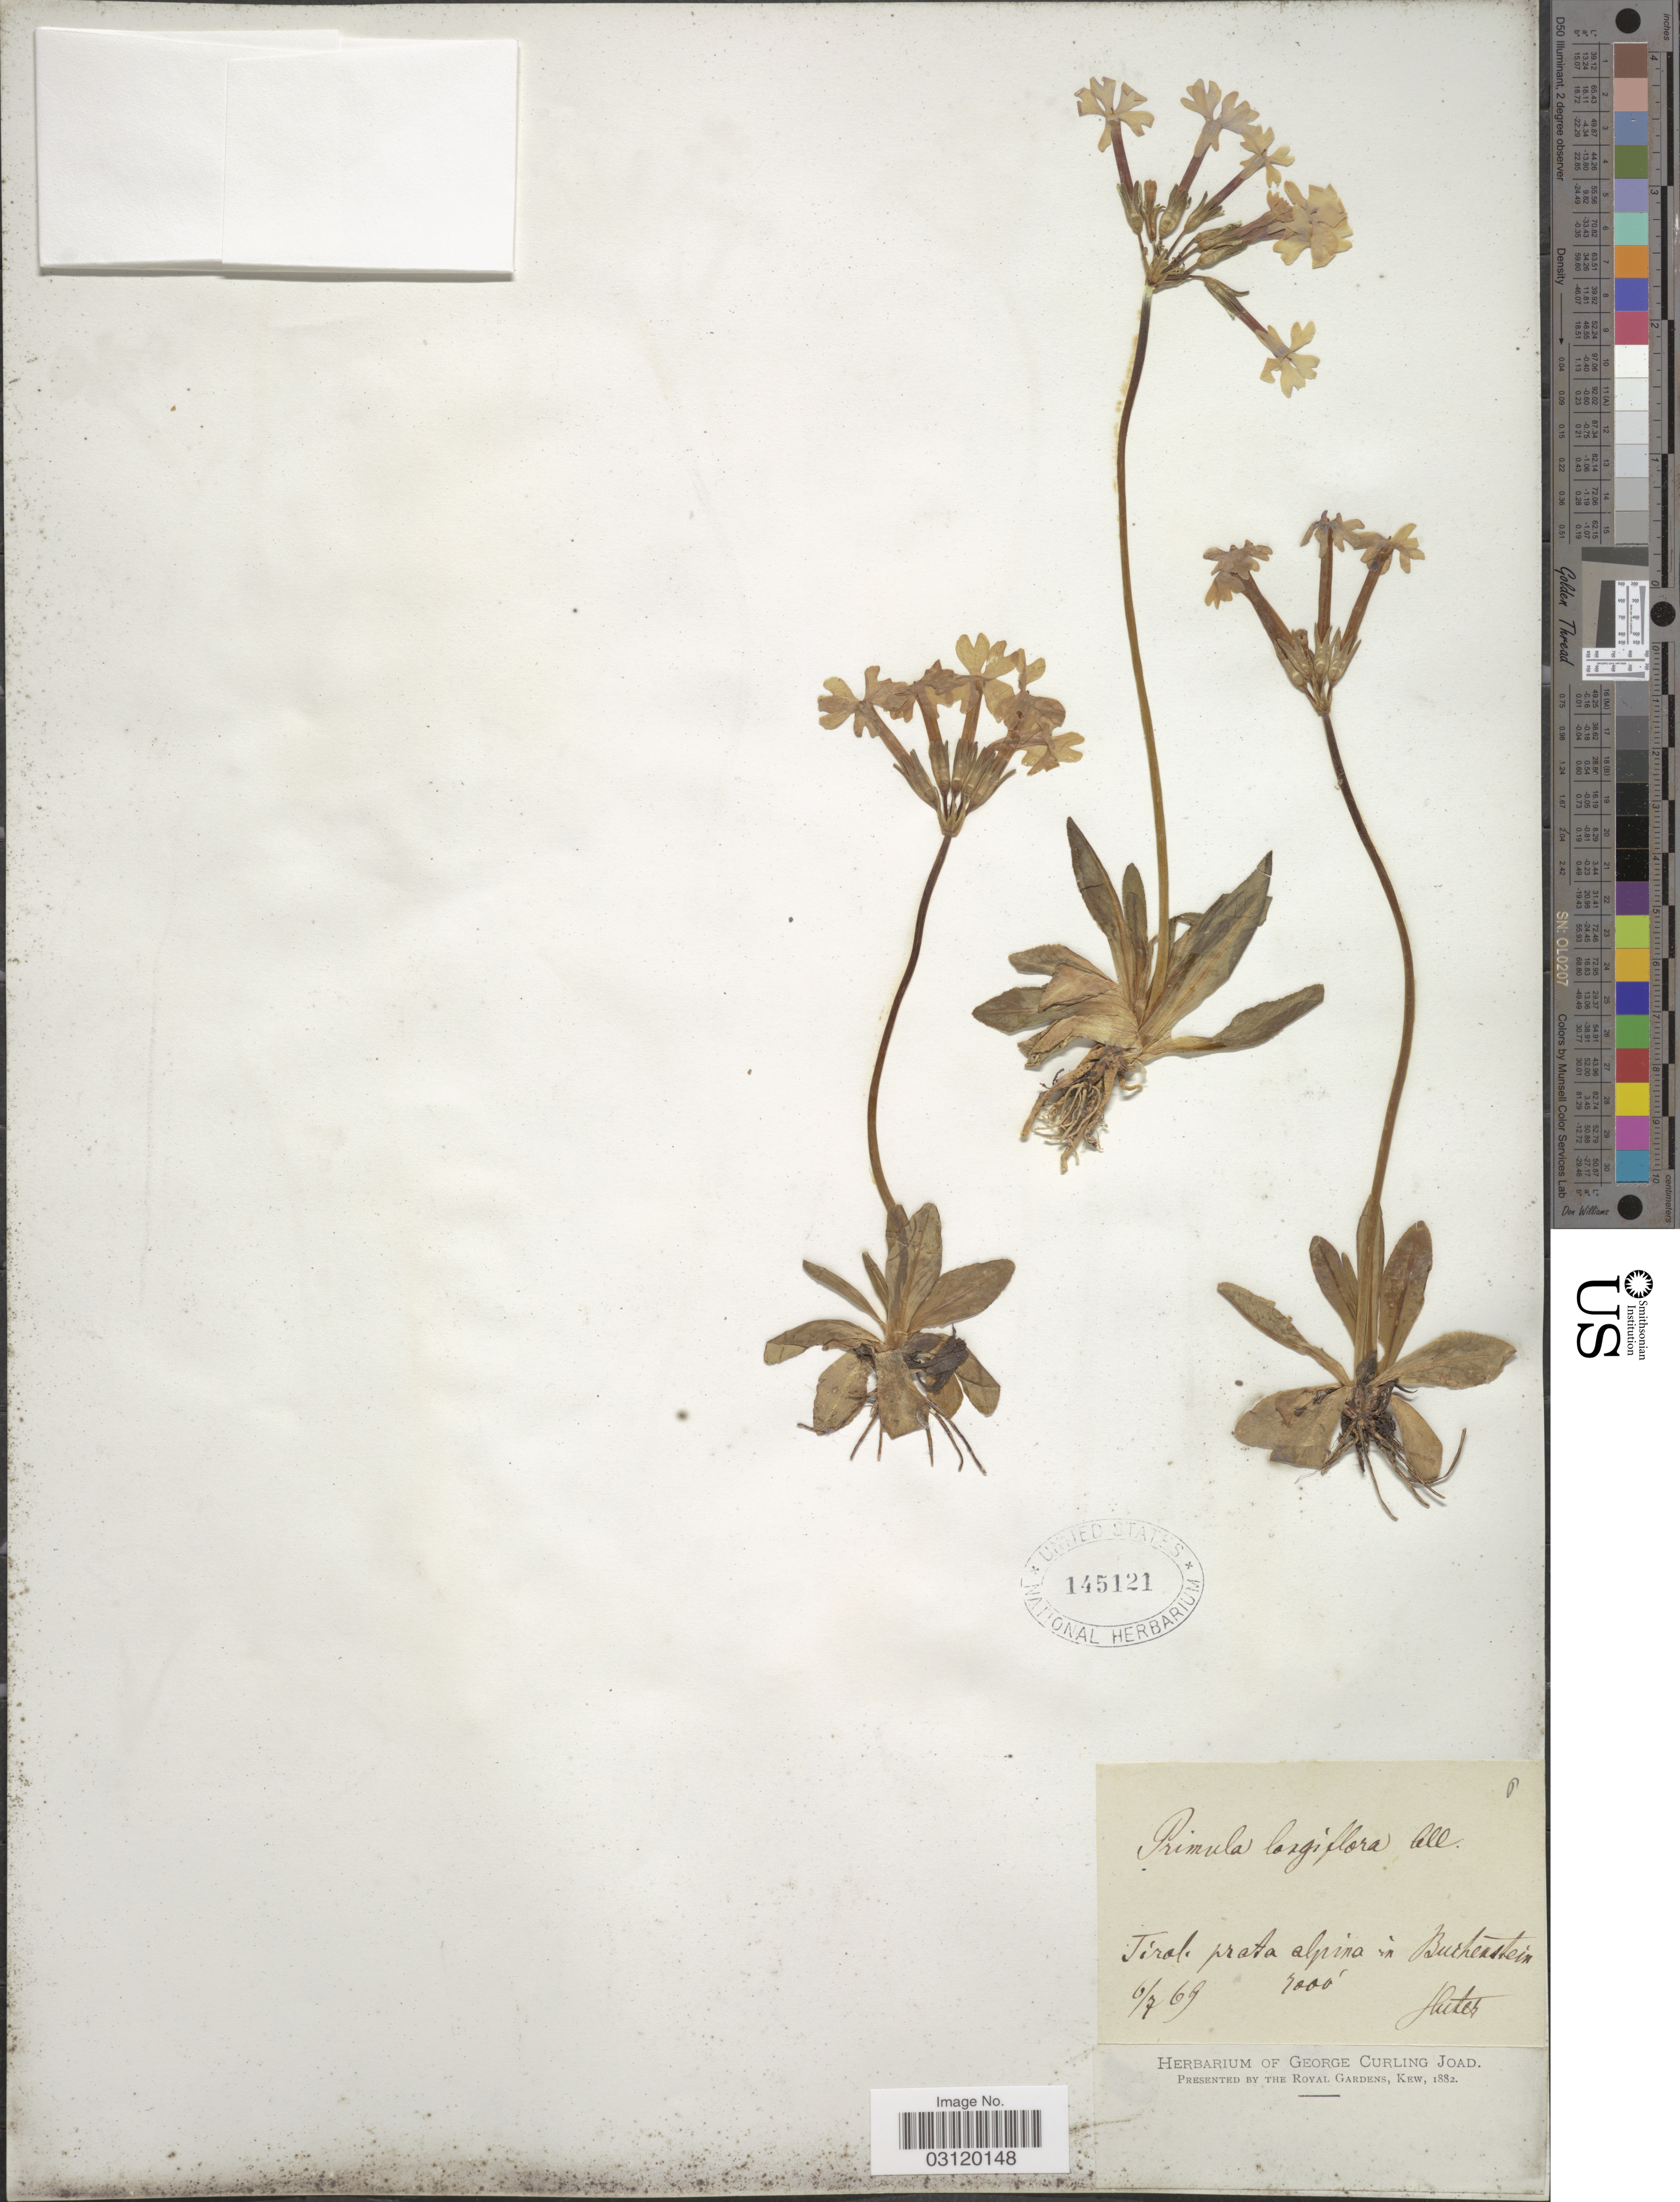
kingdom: Plantae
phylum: Tracheophyta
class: Magnoliopsida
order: Ericales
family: Primulaceae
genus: Primula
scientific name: Primula longiflora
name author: All.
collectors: -. Huter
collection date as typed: Transcribed d/m/y: 6/7/69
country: Austria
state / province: Tirol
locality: Tirol, prata alpina in Buchenstein.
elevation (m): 2134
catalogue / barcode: US 145121